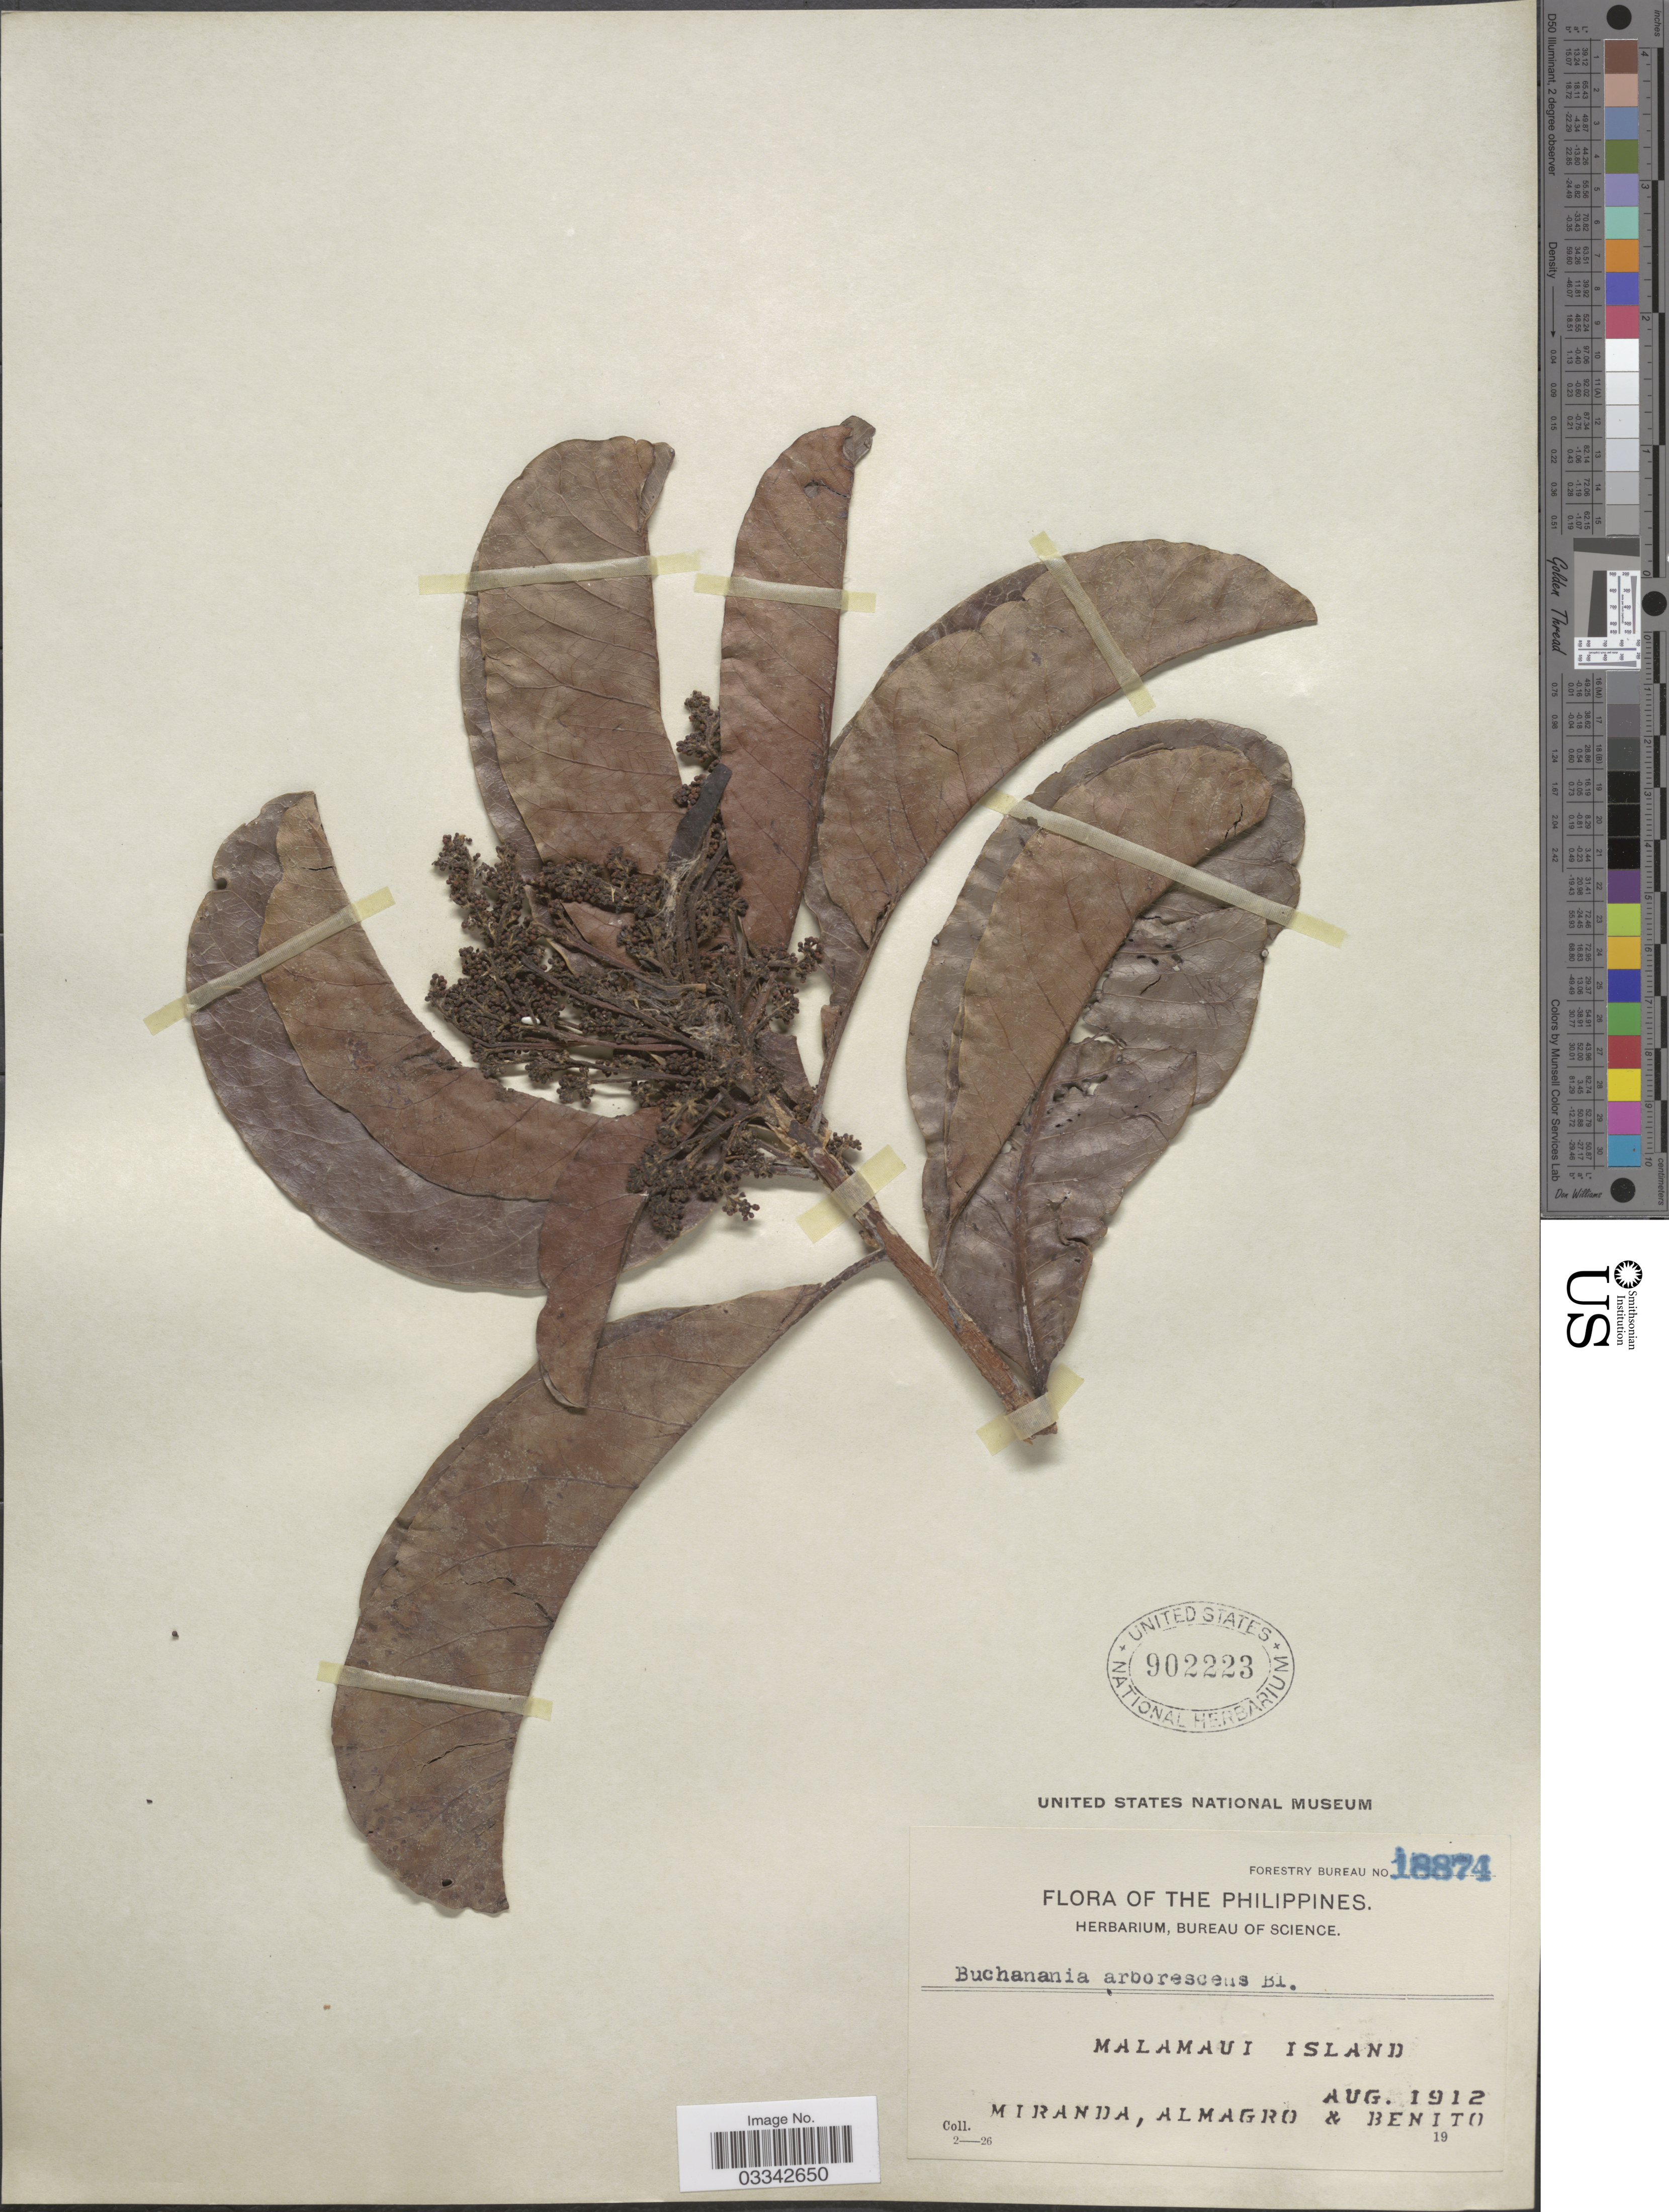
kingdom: Plantae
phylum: Tracheophyta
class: Magnoliopsida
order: Sapindales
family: Anacardiaceae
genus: Buchanania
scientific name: Buchanania arborescens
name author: (Blume) Blume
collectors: Miranda, -. Almagro & Benito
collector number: Forestry Bureau 18874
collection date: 1912-08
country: Philippines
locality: Malamaui Island. Malamaui Island.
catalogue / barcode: US 902223